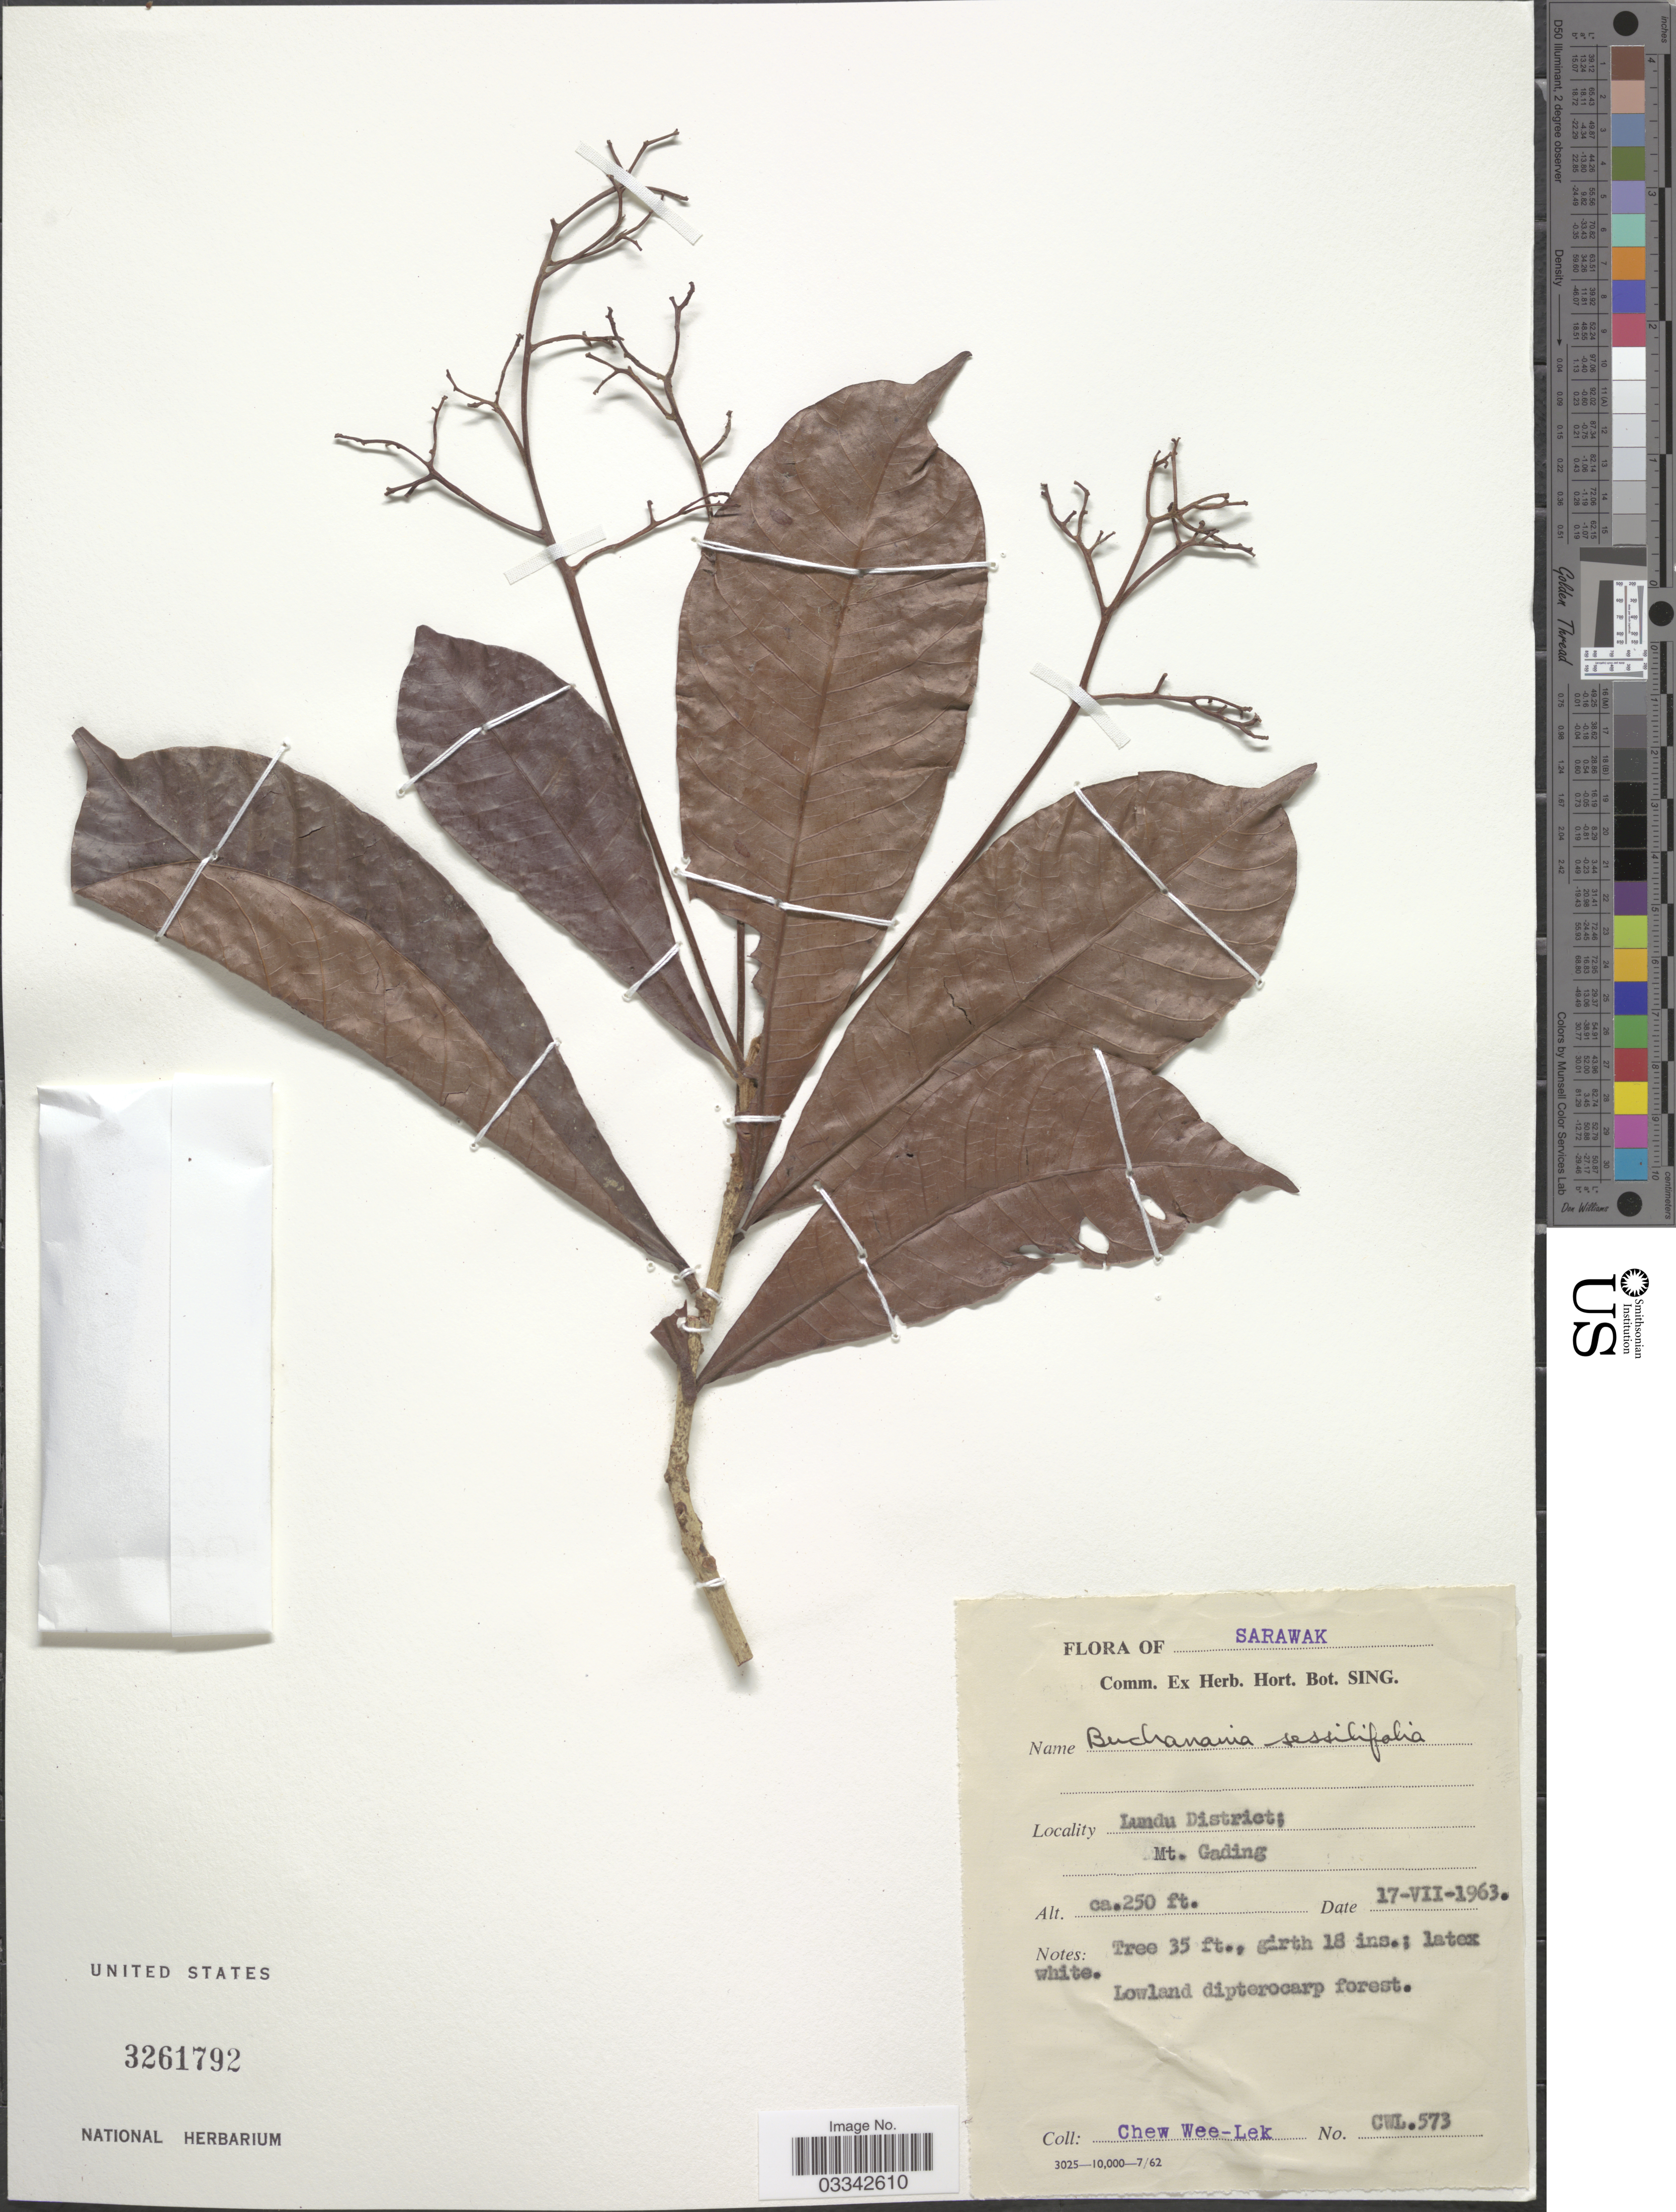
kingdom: Plantae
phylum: Tracheophyta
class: Magnoliopsida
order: Sapindales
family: Anacardiaceae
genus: Buchanania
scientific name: Buchanania sessifolia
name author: Blume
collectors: W. Chew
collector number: CWL.573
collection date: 1963-07-17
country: Malaysia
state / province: Sarawak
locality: Landu District; Mt. Gading.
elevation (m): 76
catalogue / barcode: US 3261792